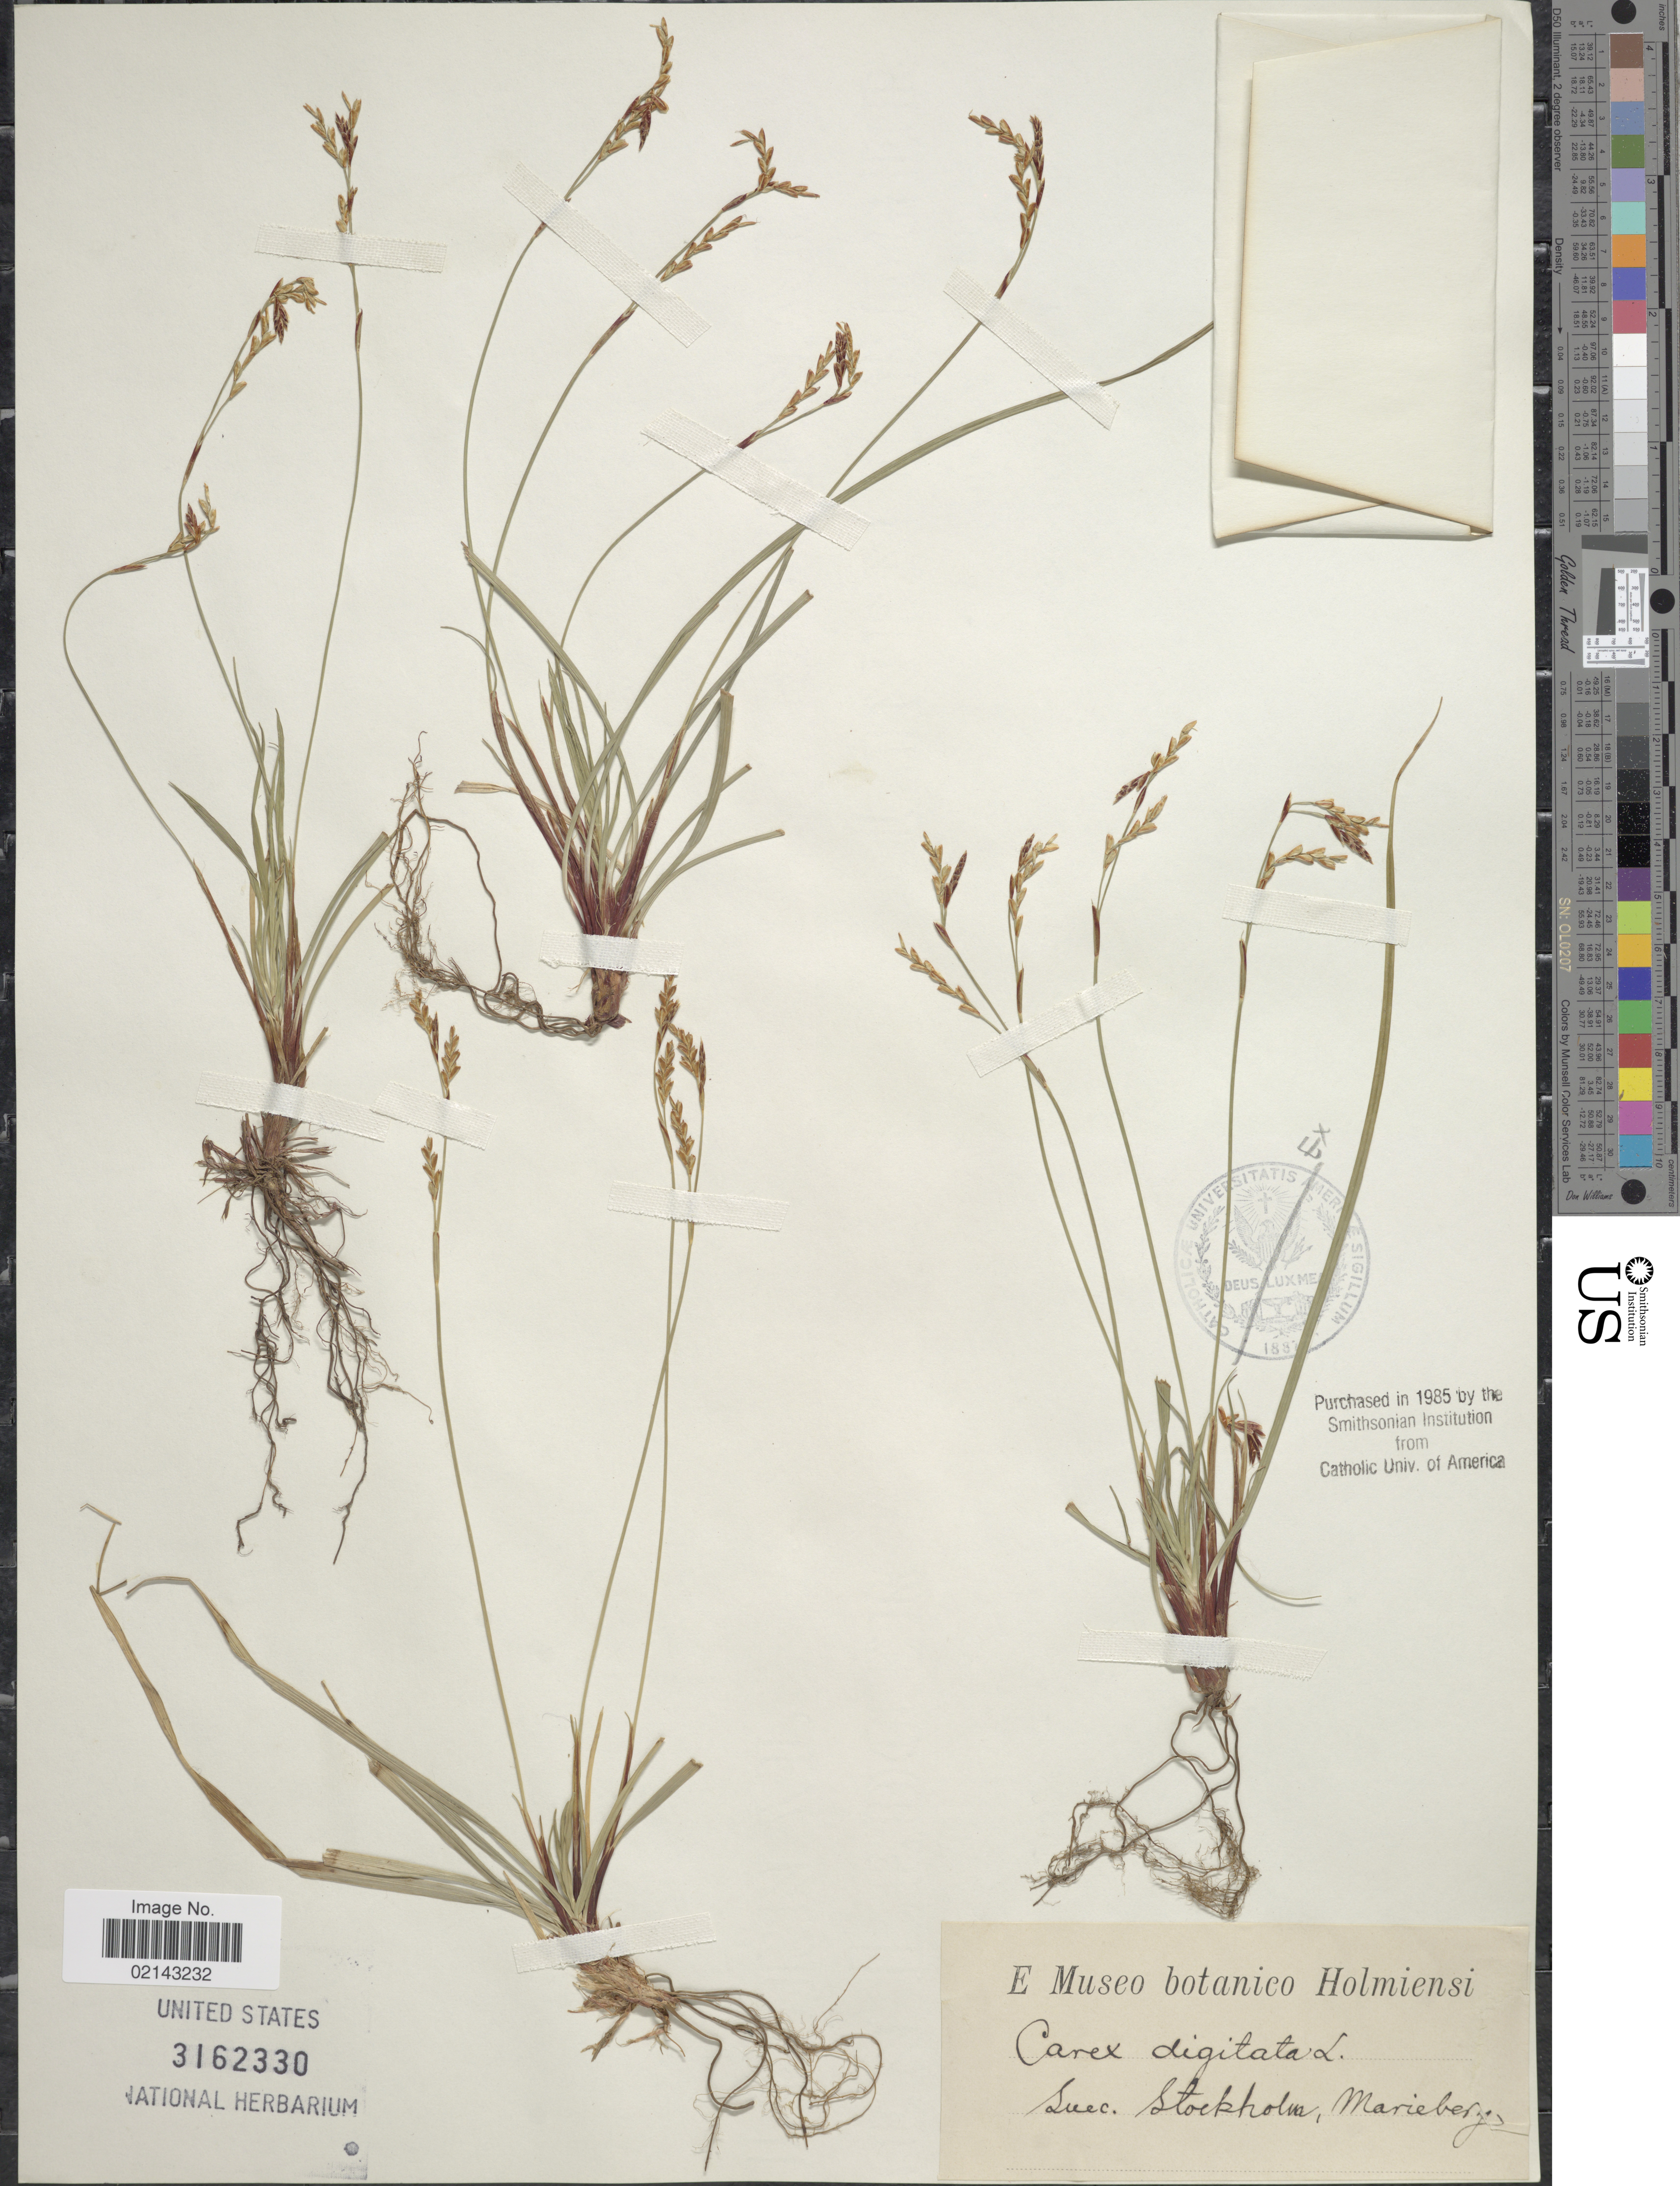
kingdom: Plantae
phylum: Tracheophyta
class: Liliopsida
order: Poales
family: Cyperaceae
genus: Carex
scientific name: Carex digitata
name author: L.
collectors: ex Museo botan. Holmiensi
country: Sweden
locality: Stockholm, Marieberg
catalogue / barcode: US 3162330